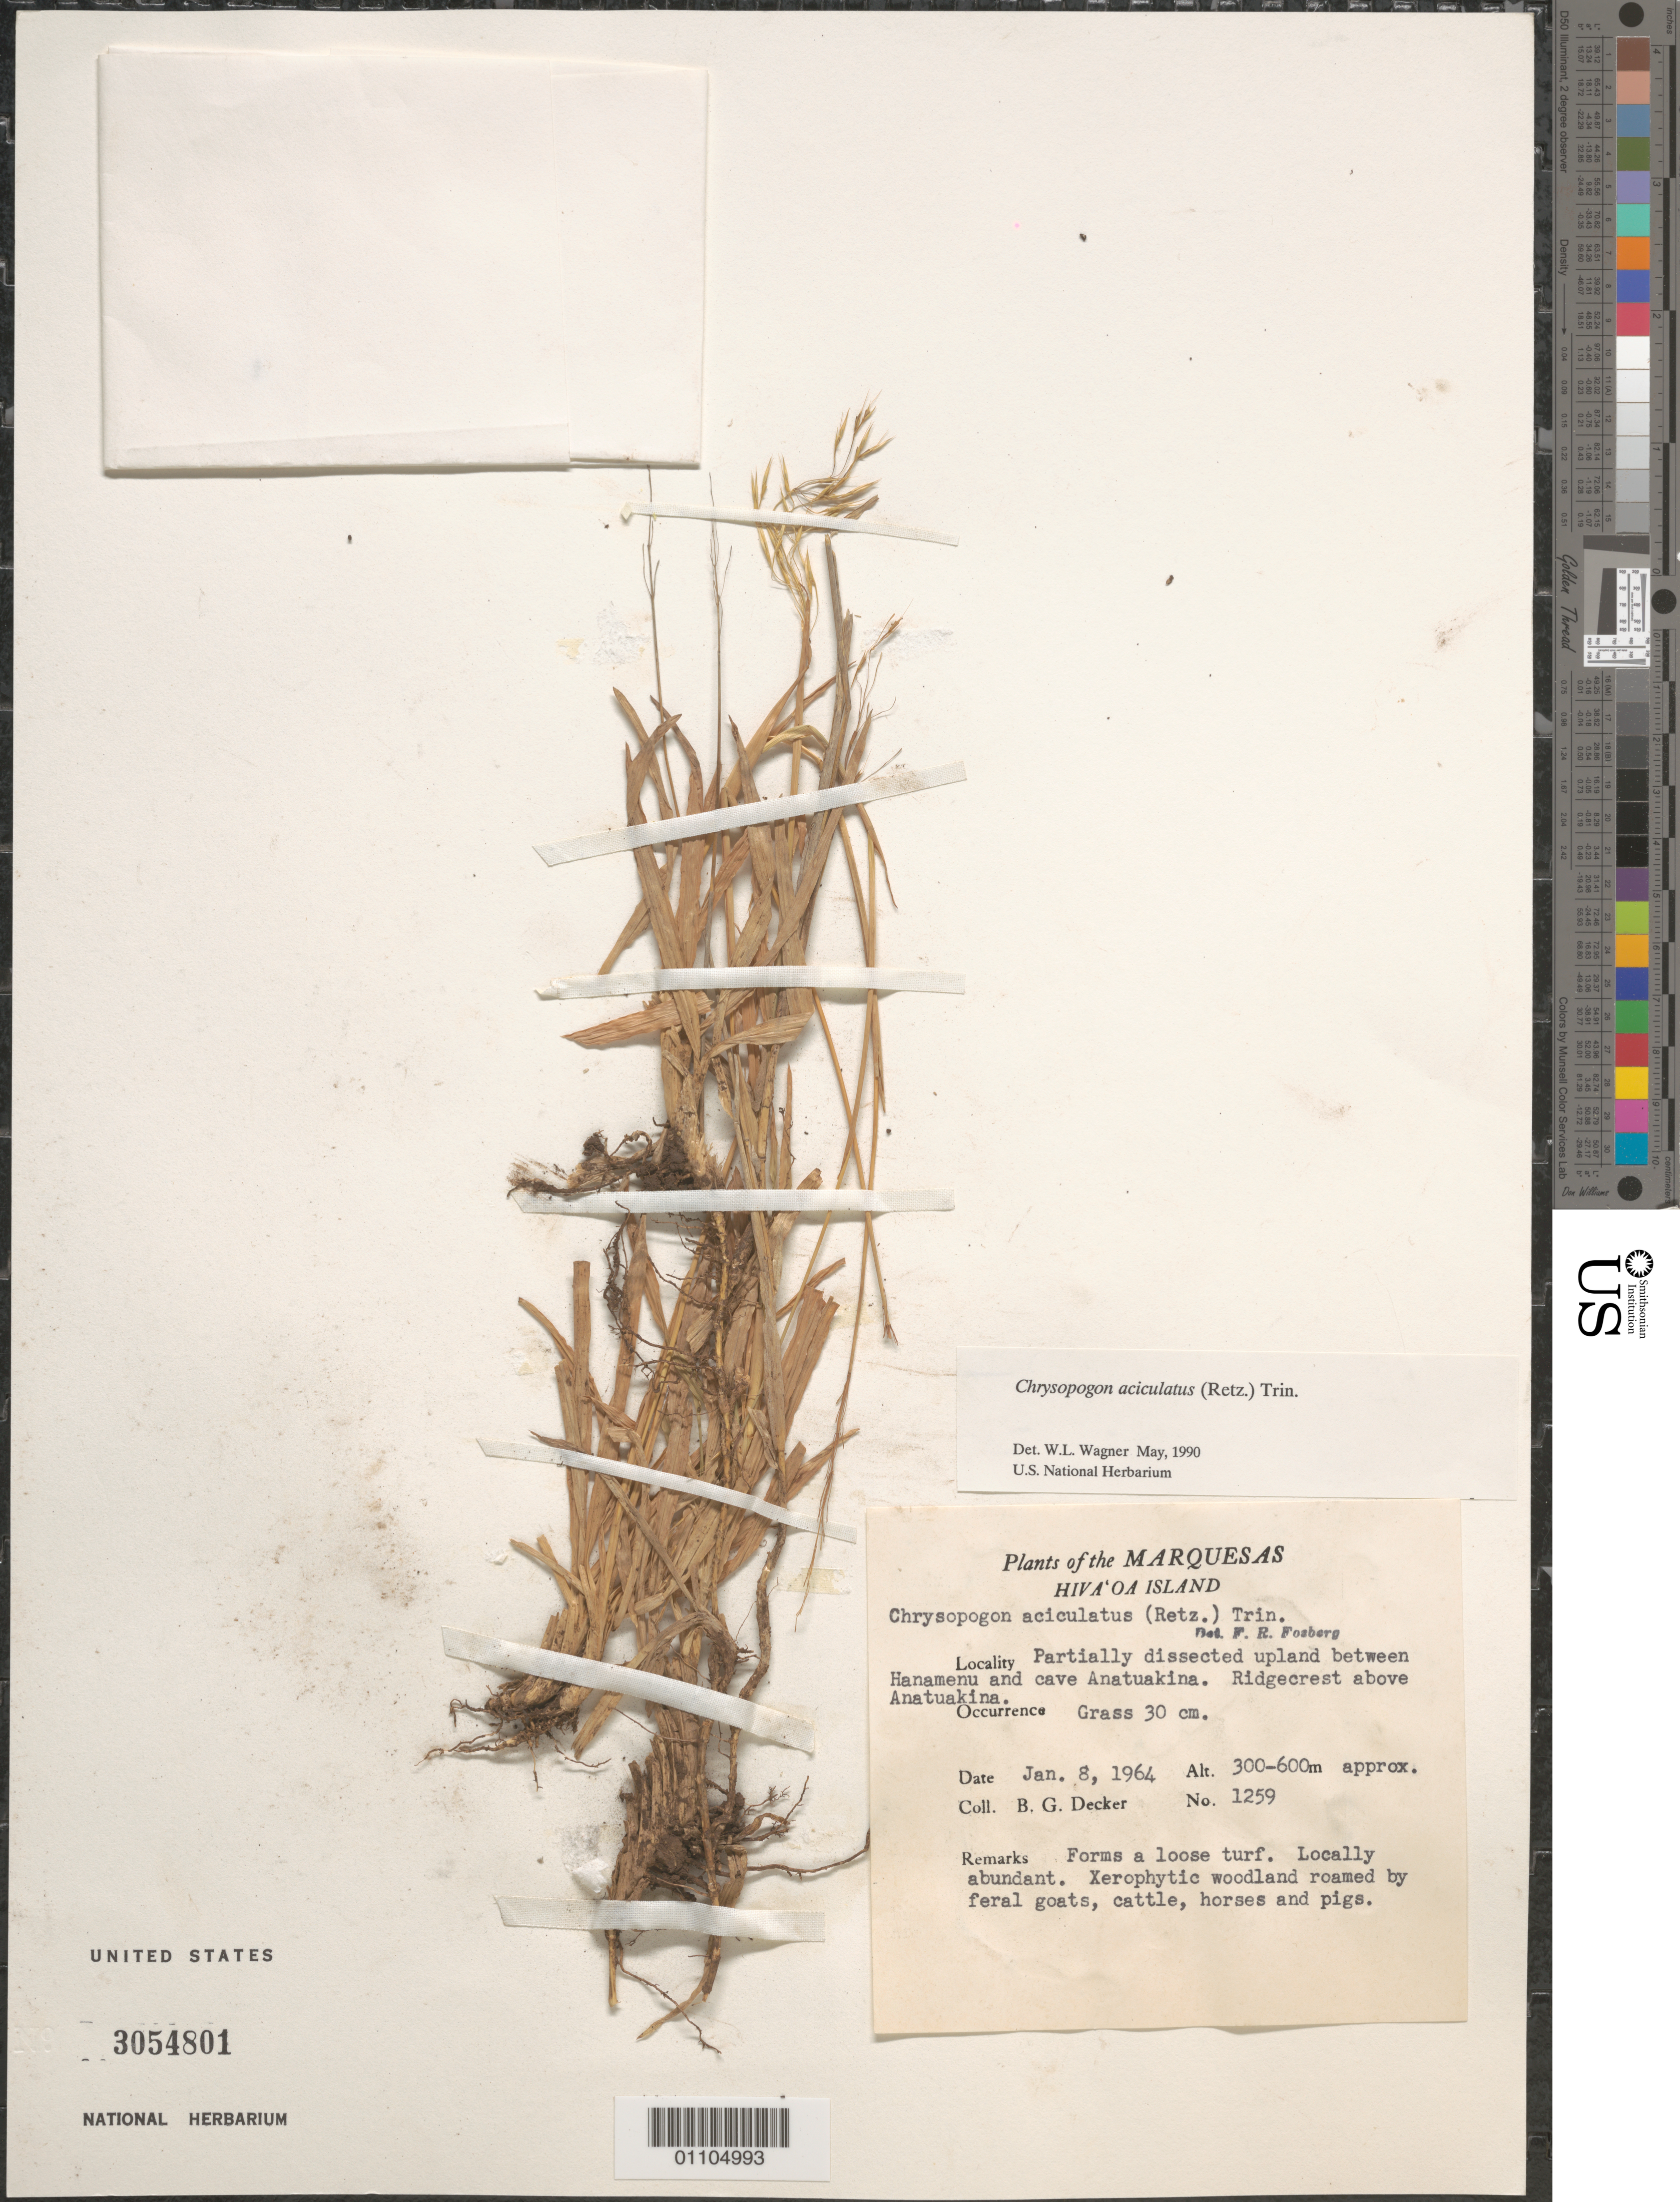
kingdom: Plantae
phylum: Tracheophyta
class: Liliopsida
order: Poales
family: Poaceae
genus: Chrysopogon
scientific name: Chrysopogon aciculatus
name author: (Retz.) Trin.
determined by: Wagner, W. L., (BOT), Smithsonian Institution - National Museum of Natural History (UNITED STATES)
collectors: B. G. Decker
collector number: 1259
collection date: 1964-01-08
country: French Polynesia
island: Hiva Oa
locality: partially dissected upland between Hanamenu and cave Anatuakina, ridge crest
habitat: Xerophytic woodland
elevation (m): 300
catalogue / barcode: US 3054801